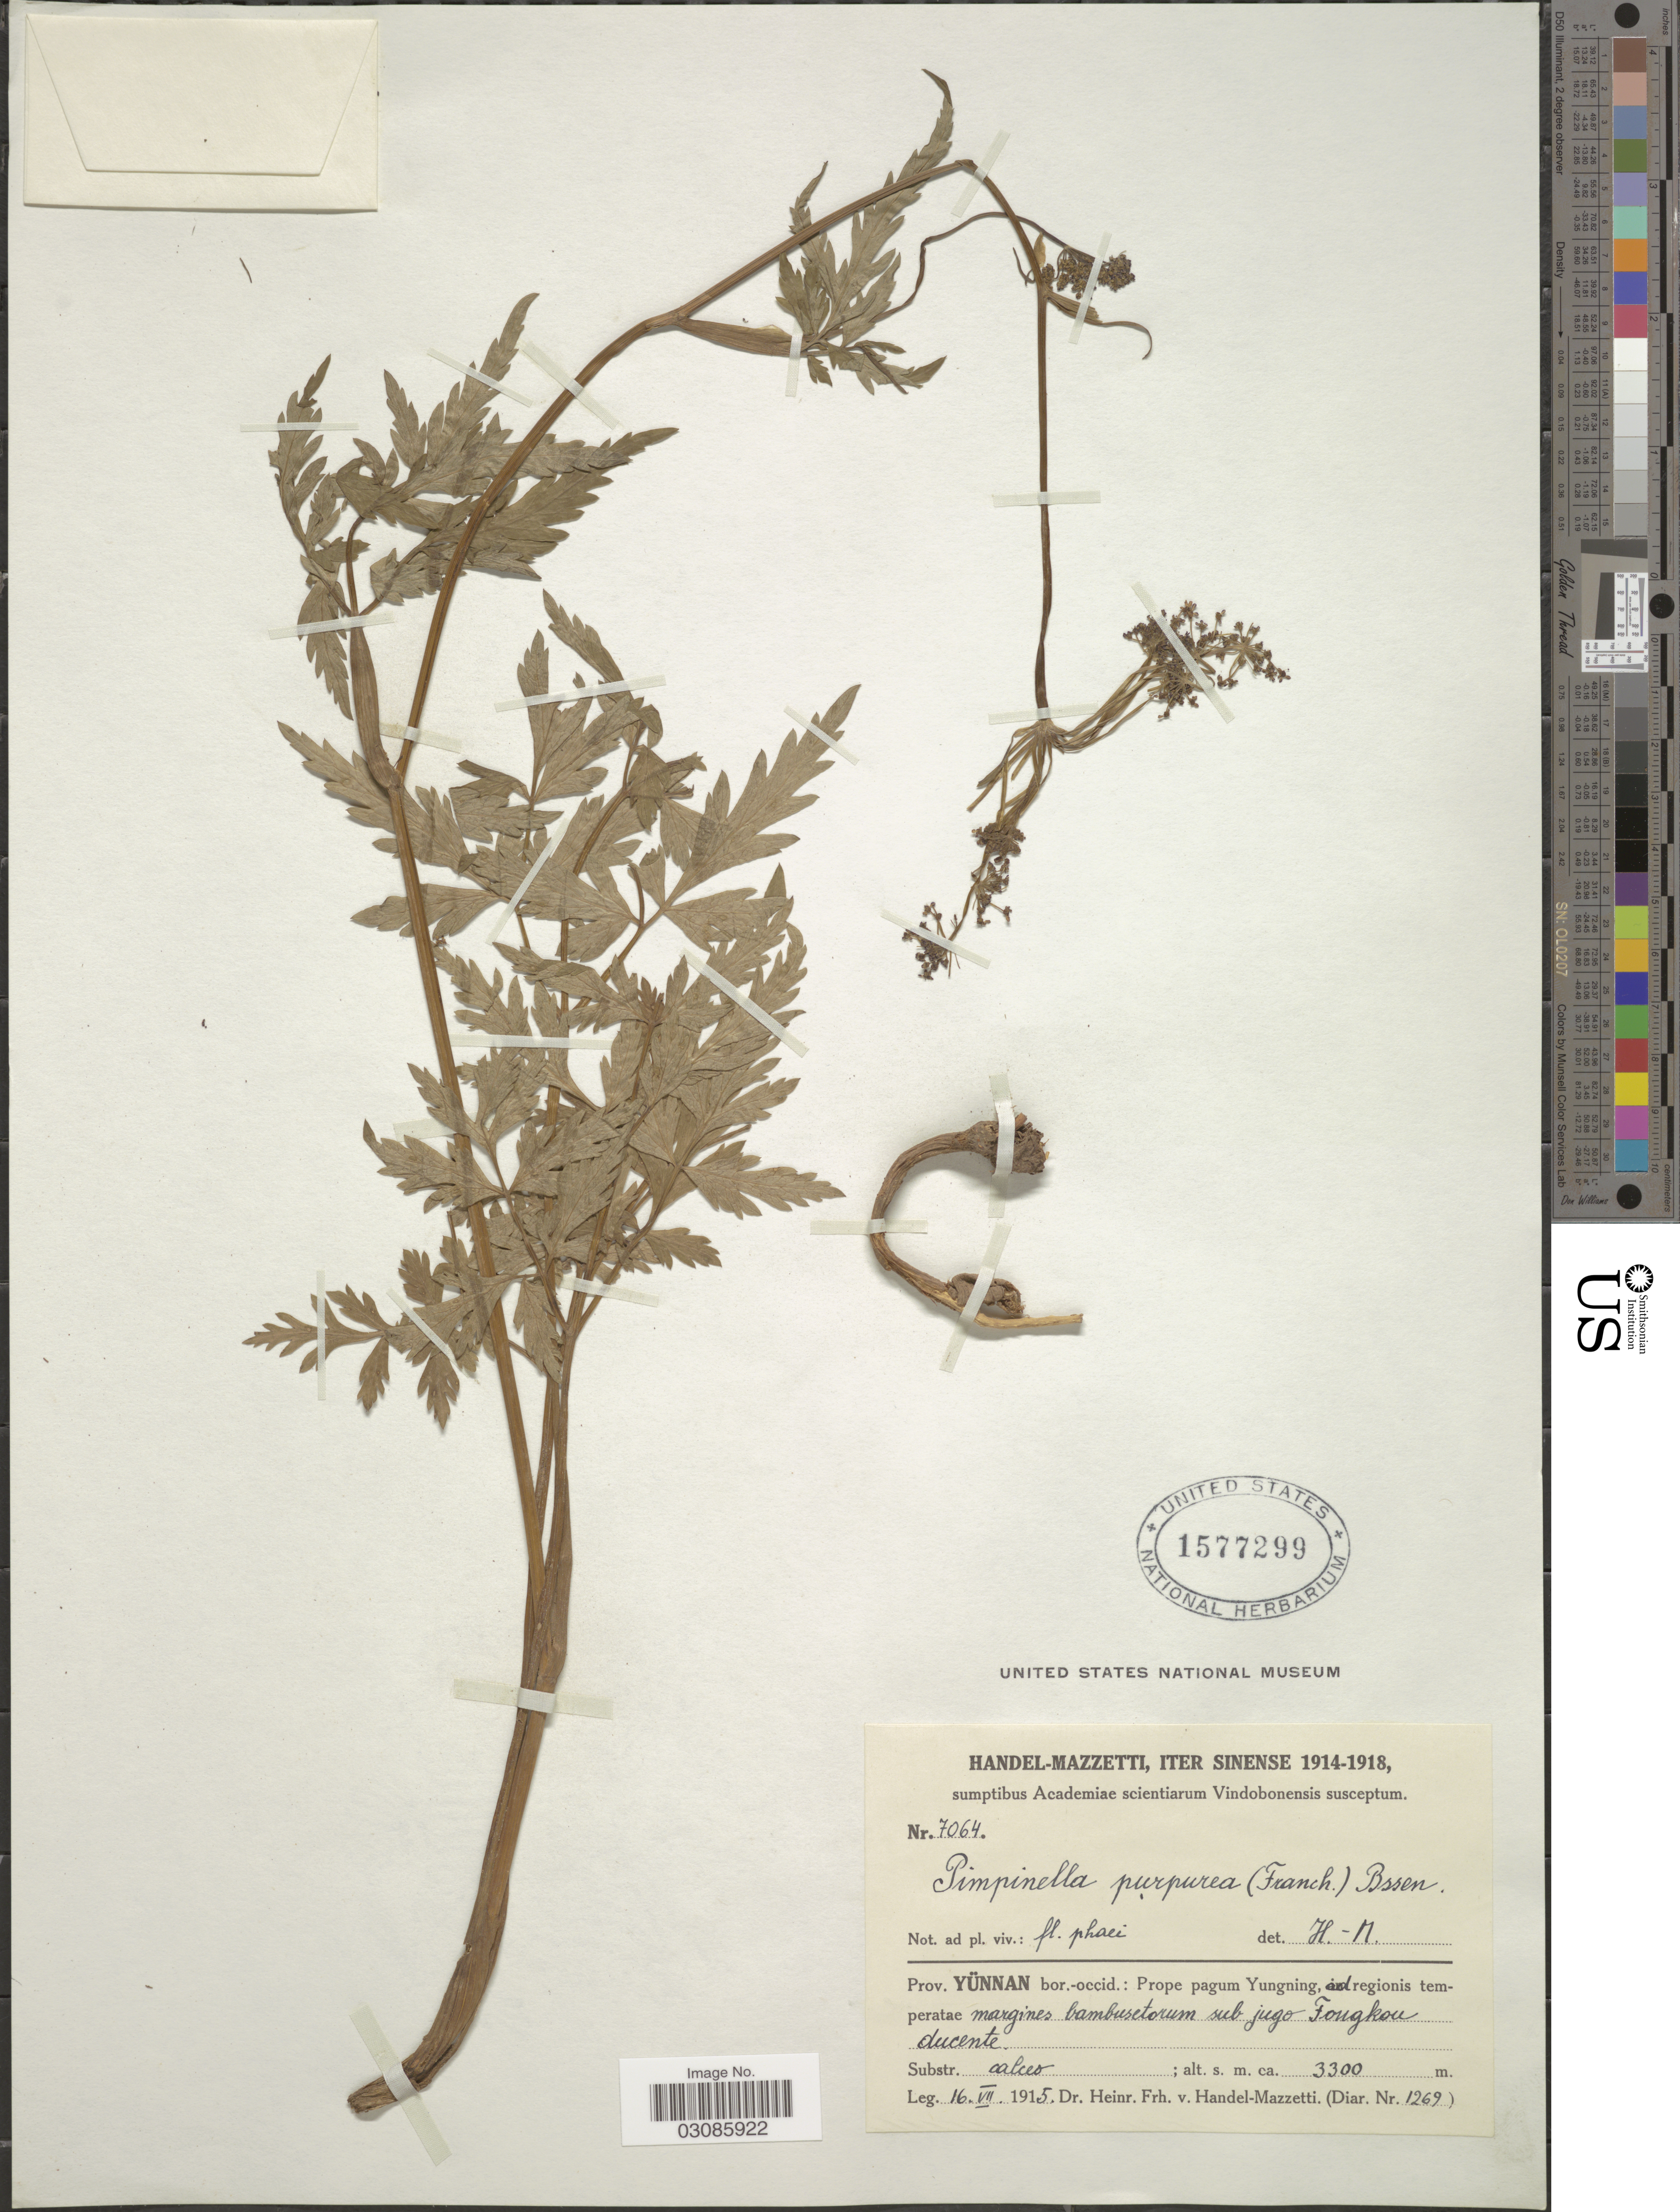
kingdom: Plantae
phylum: Tracheophyta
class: Magnoliopsida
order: Apiales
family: Apiaceae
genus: Pimpinella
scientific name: Pimpinella purpurea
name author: (Franch.) H. Boissieu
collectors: H. Handel-Mazzetti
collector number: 7064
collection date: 1915-07-16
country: China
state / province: Yunnan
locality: Prov. Yünnan bor.-occid.: Prope pagum Yungning, ad regionis temperatae margines bambusetorum sub jugo Fongkou ducente.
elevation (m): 3300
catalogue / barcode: US 1577299